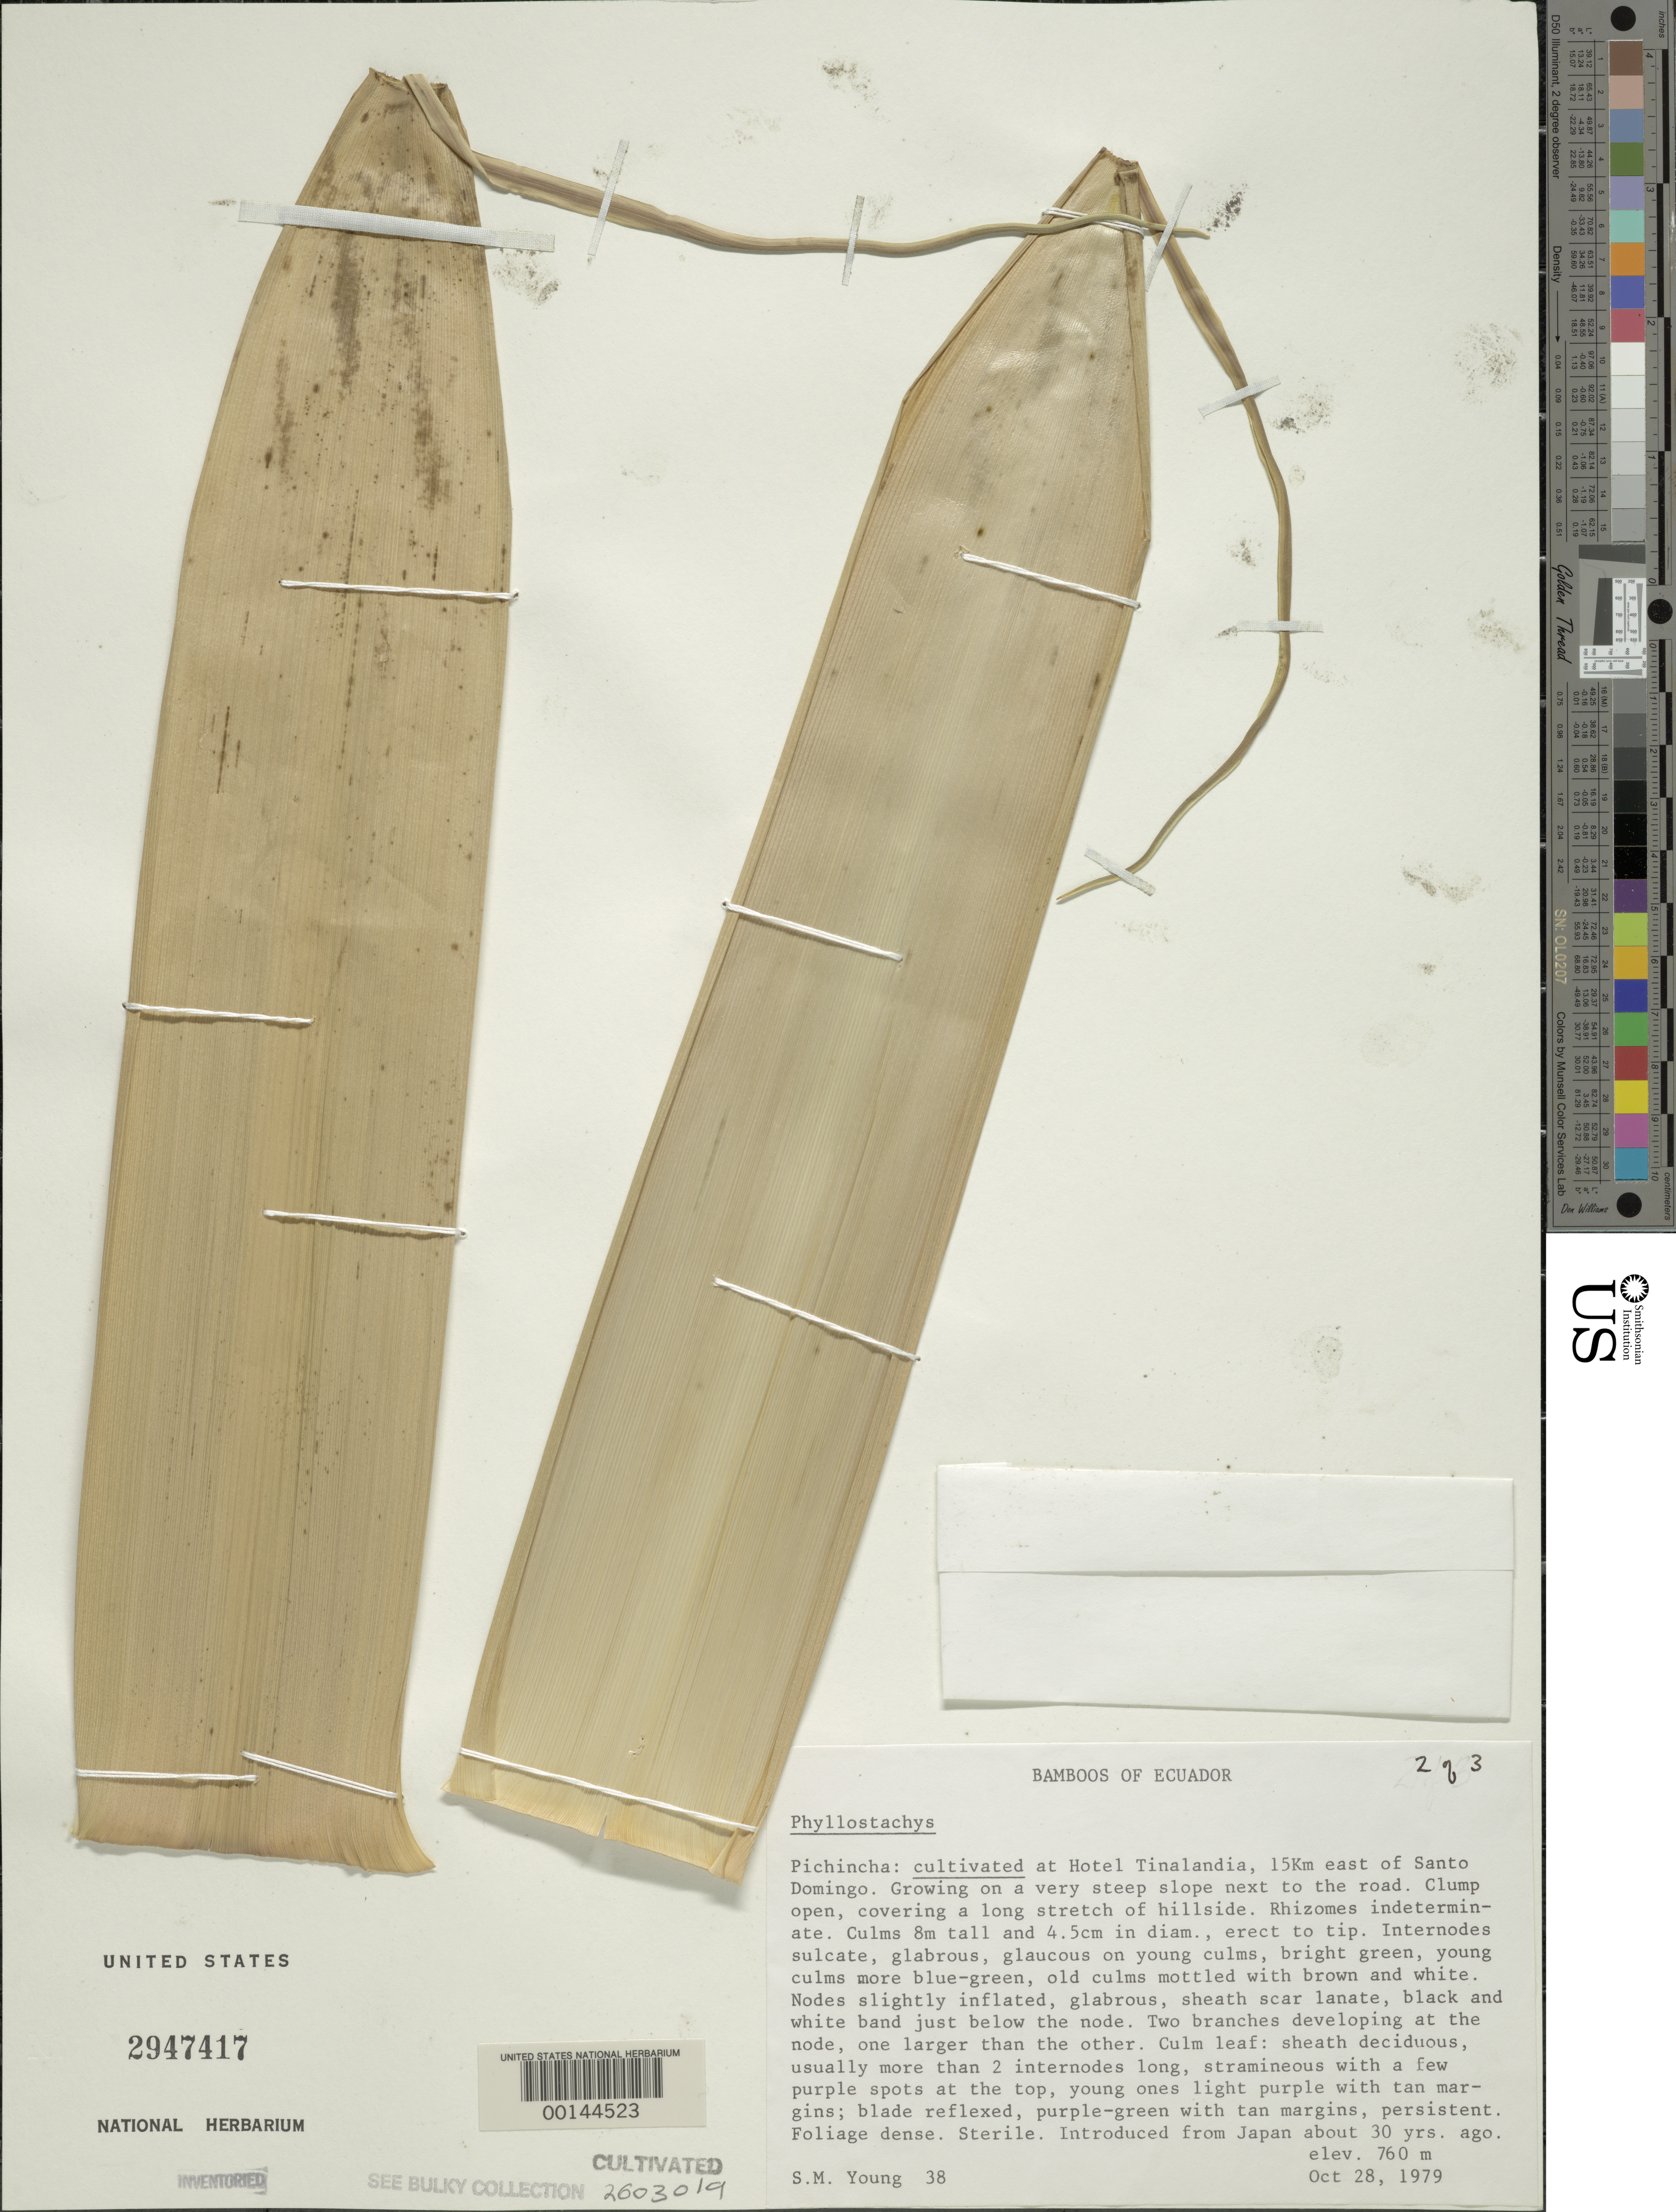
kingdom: Plantae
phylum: Tracheophyta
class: Liliopsida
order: Poales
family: Poaceae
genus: Phyllostachys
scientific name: Phyllostachys sp.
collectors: S. Young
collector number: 38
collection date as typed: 28 Oct 1979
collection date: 1979-10-28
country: Ecuador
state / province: Pichincha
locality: Santo Domingo, hotel tinalandia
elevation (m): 760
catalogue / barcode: US 2947417